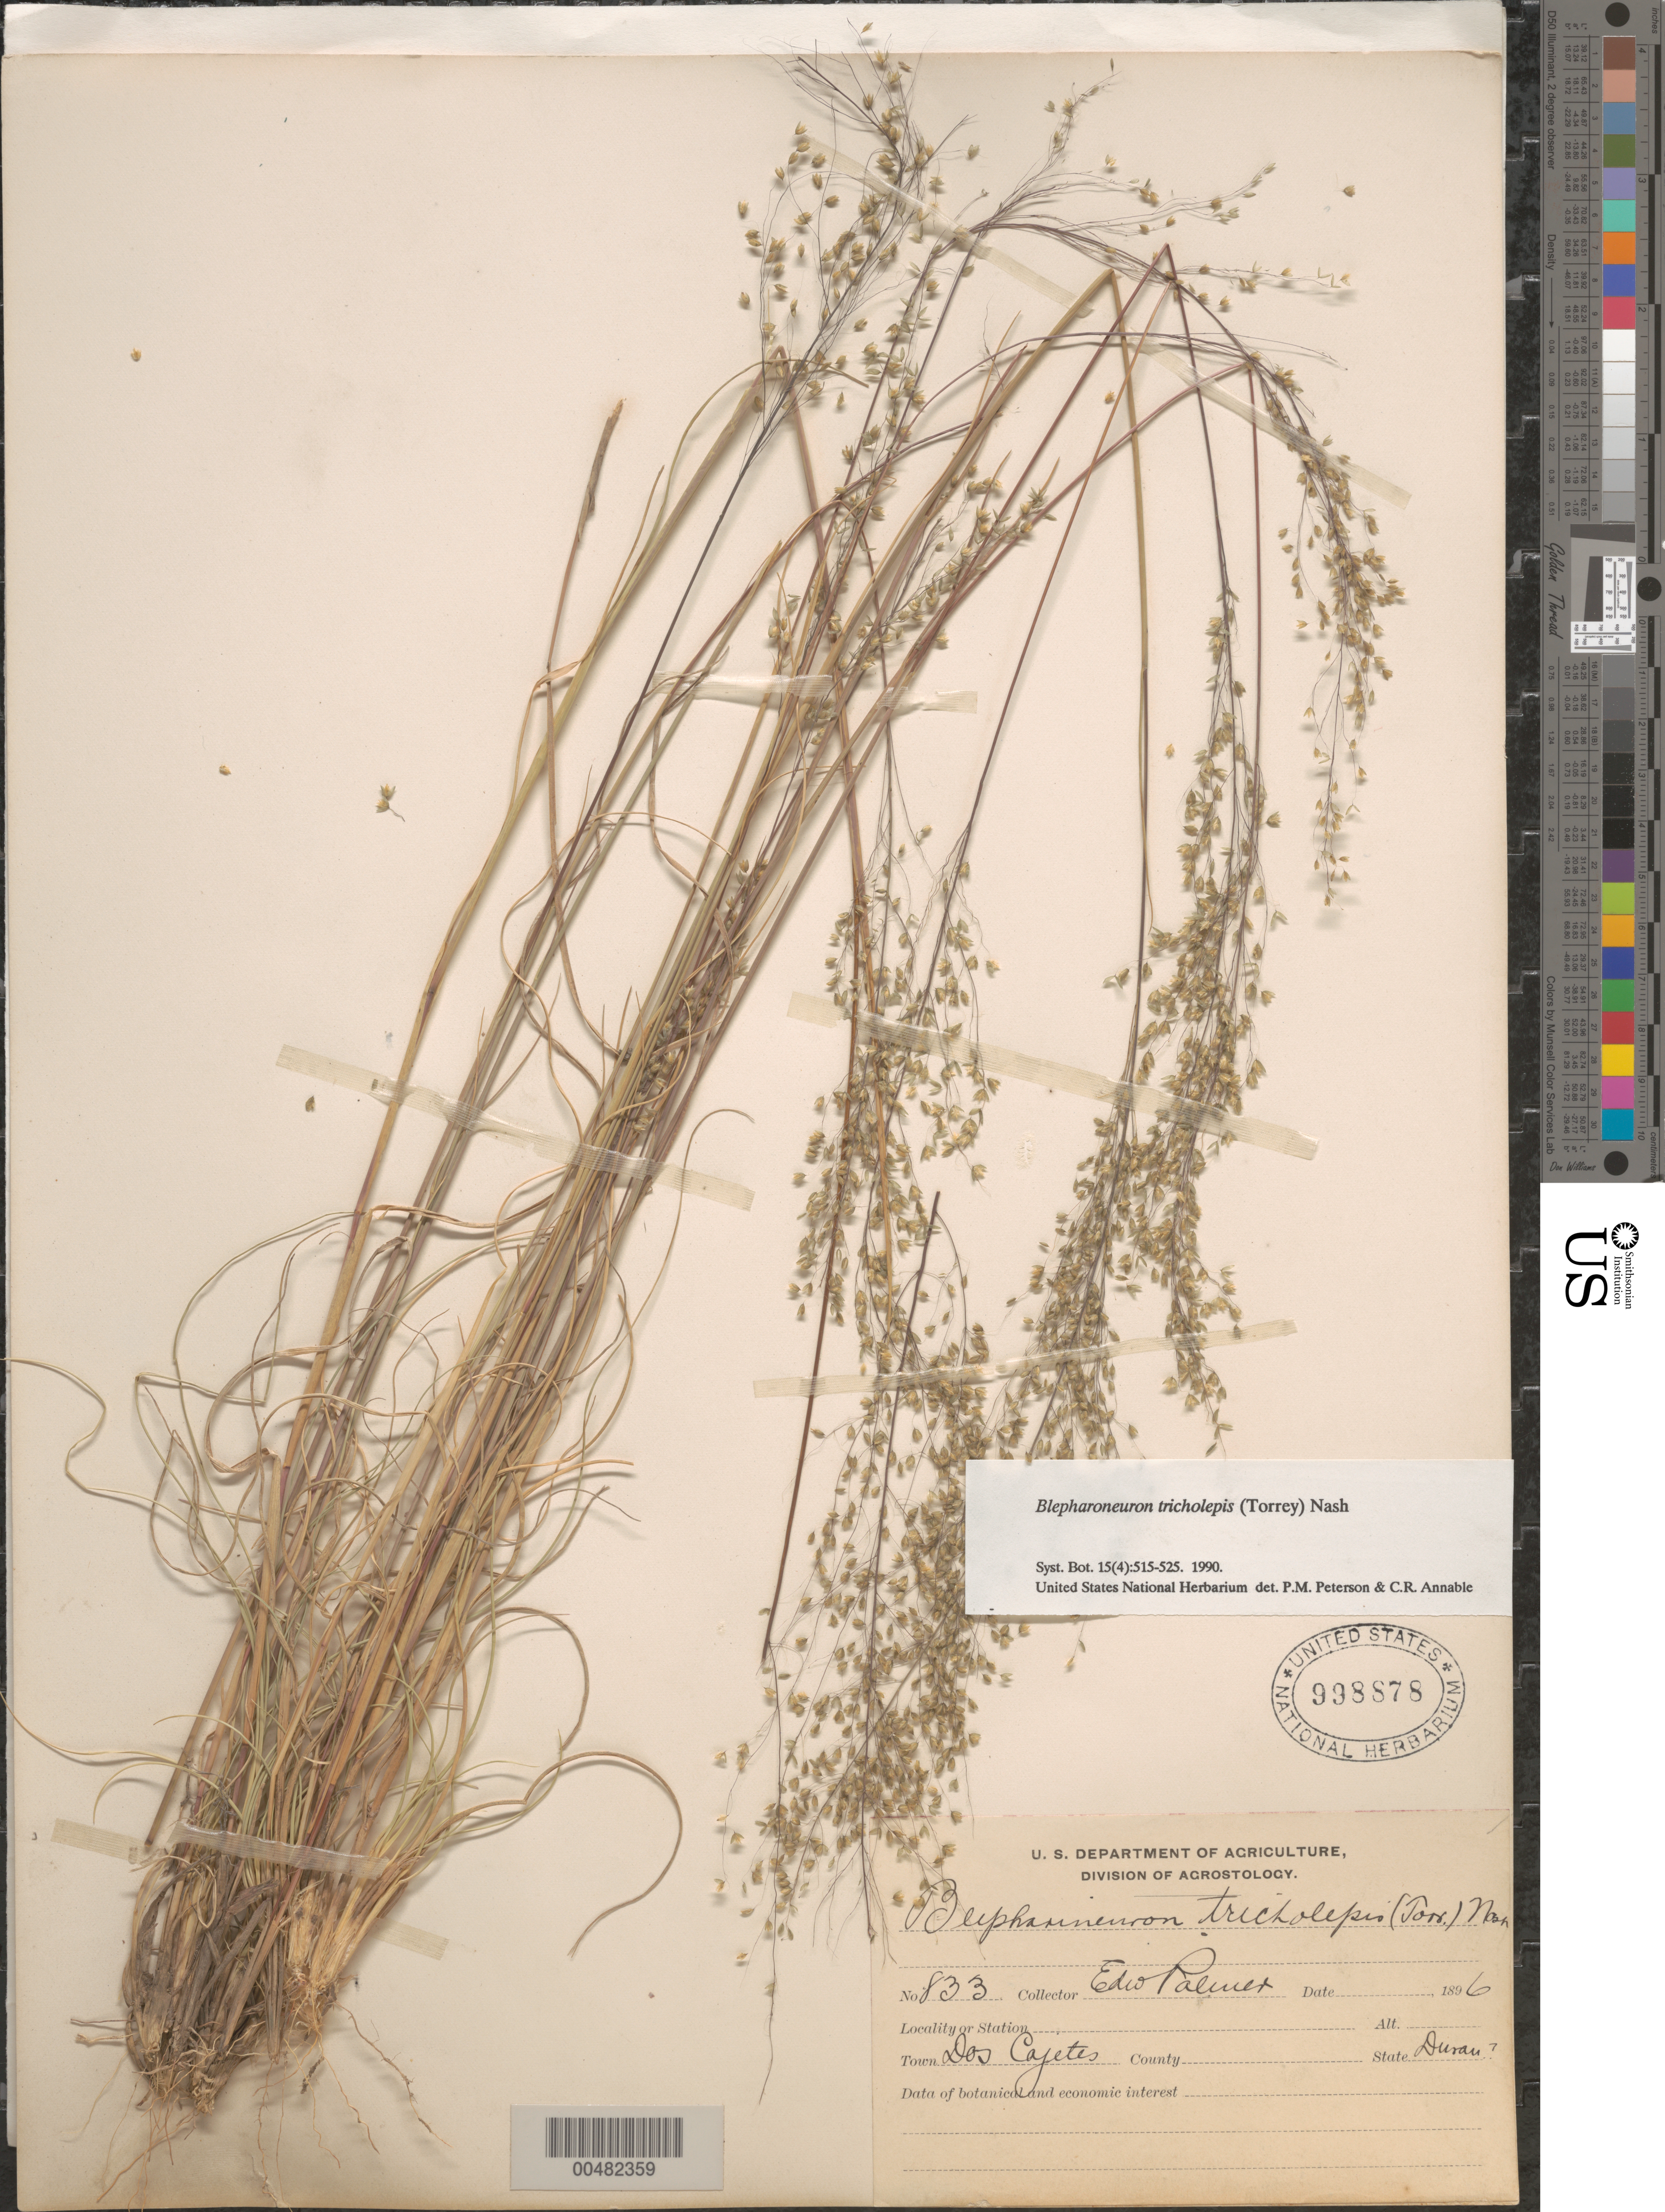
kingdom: Plantae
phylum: Tracheophyta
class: Liliopsida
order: Poales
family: Poaceae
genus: Blepharoneuron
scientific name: Blepharoneuron tricholepis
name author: (Torr.) Nash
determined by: Peterson, P. M.; Annable, C. R.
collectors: E. Palmer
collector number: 833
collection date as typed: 1896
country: Mexico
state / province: Durango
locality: Dos Cajetes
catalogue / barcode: US 998878